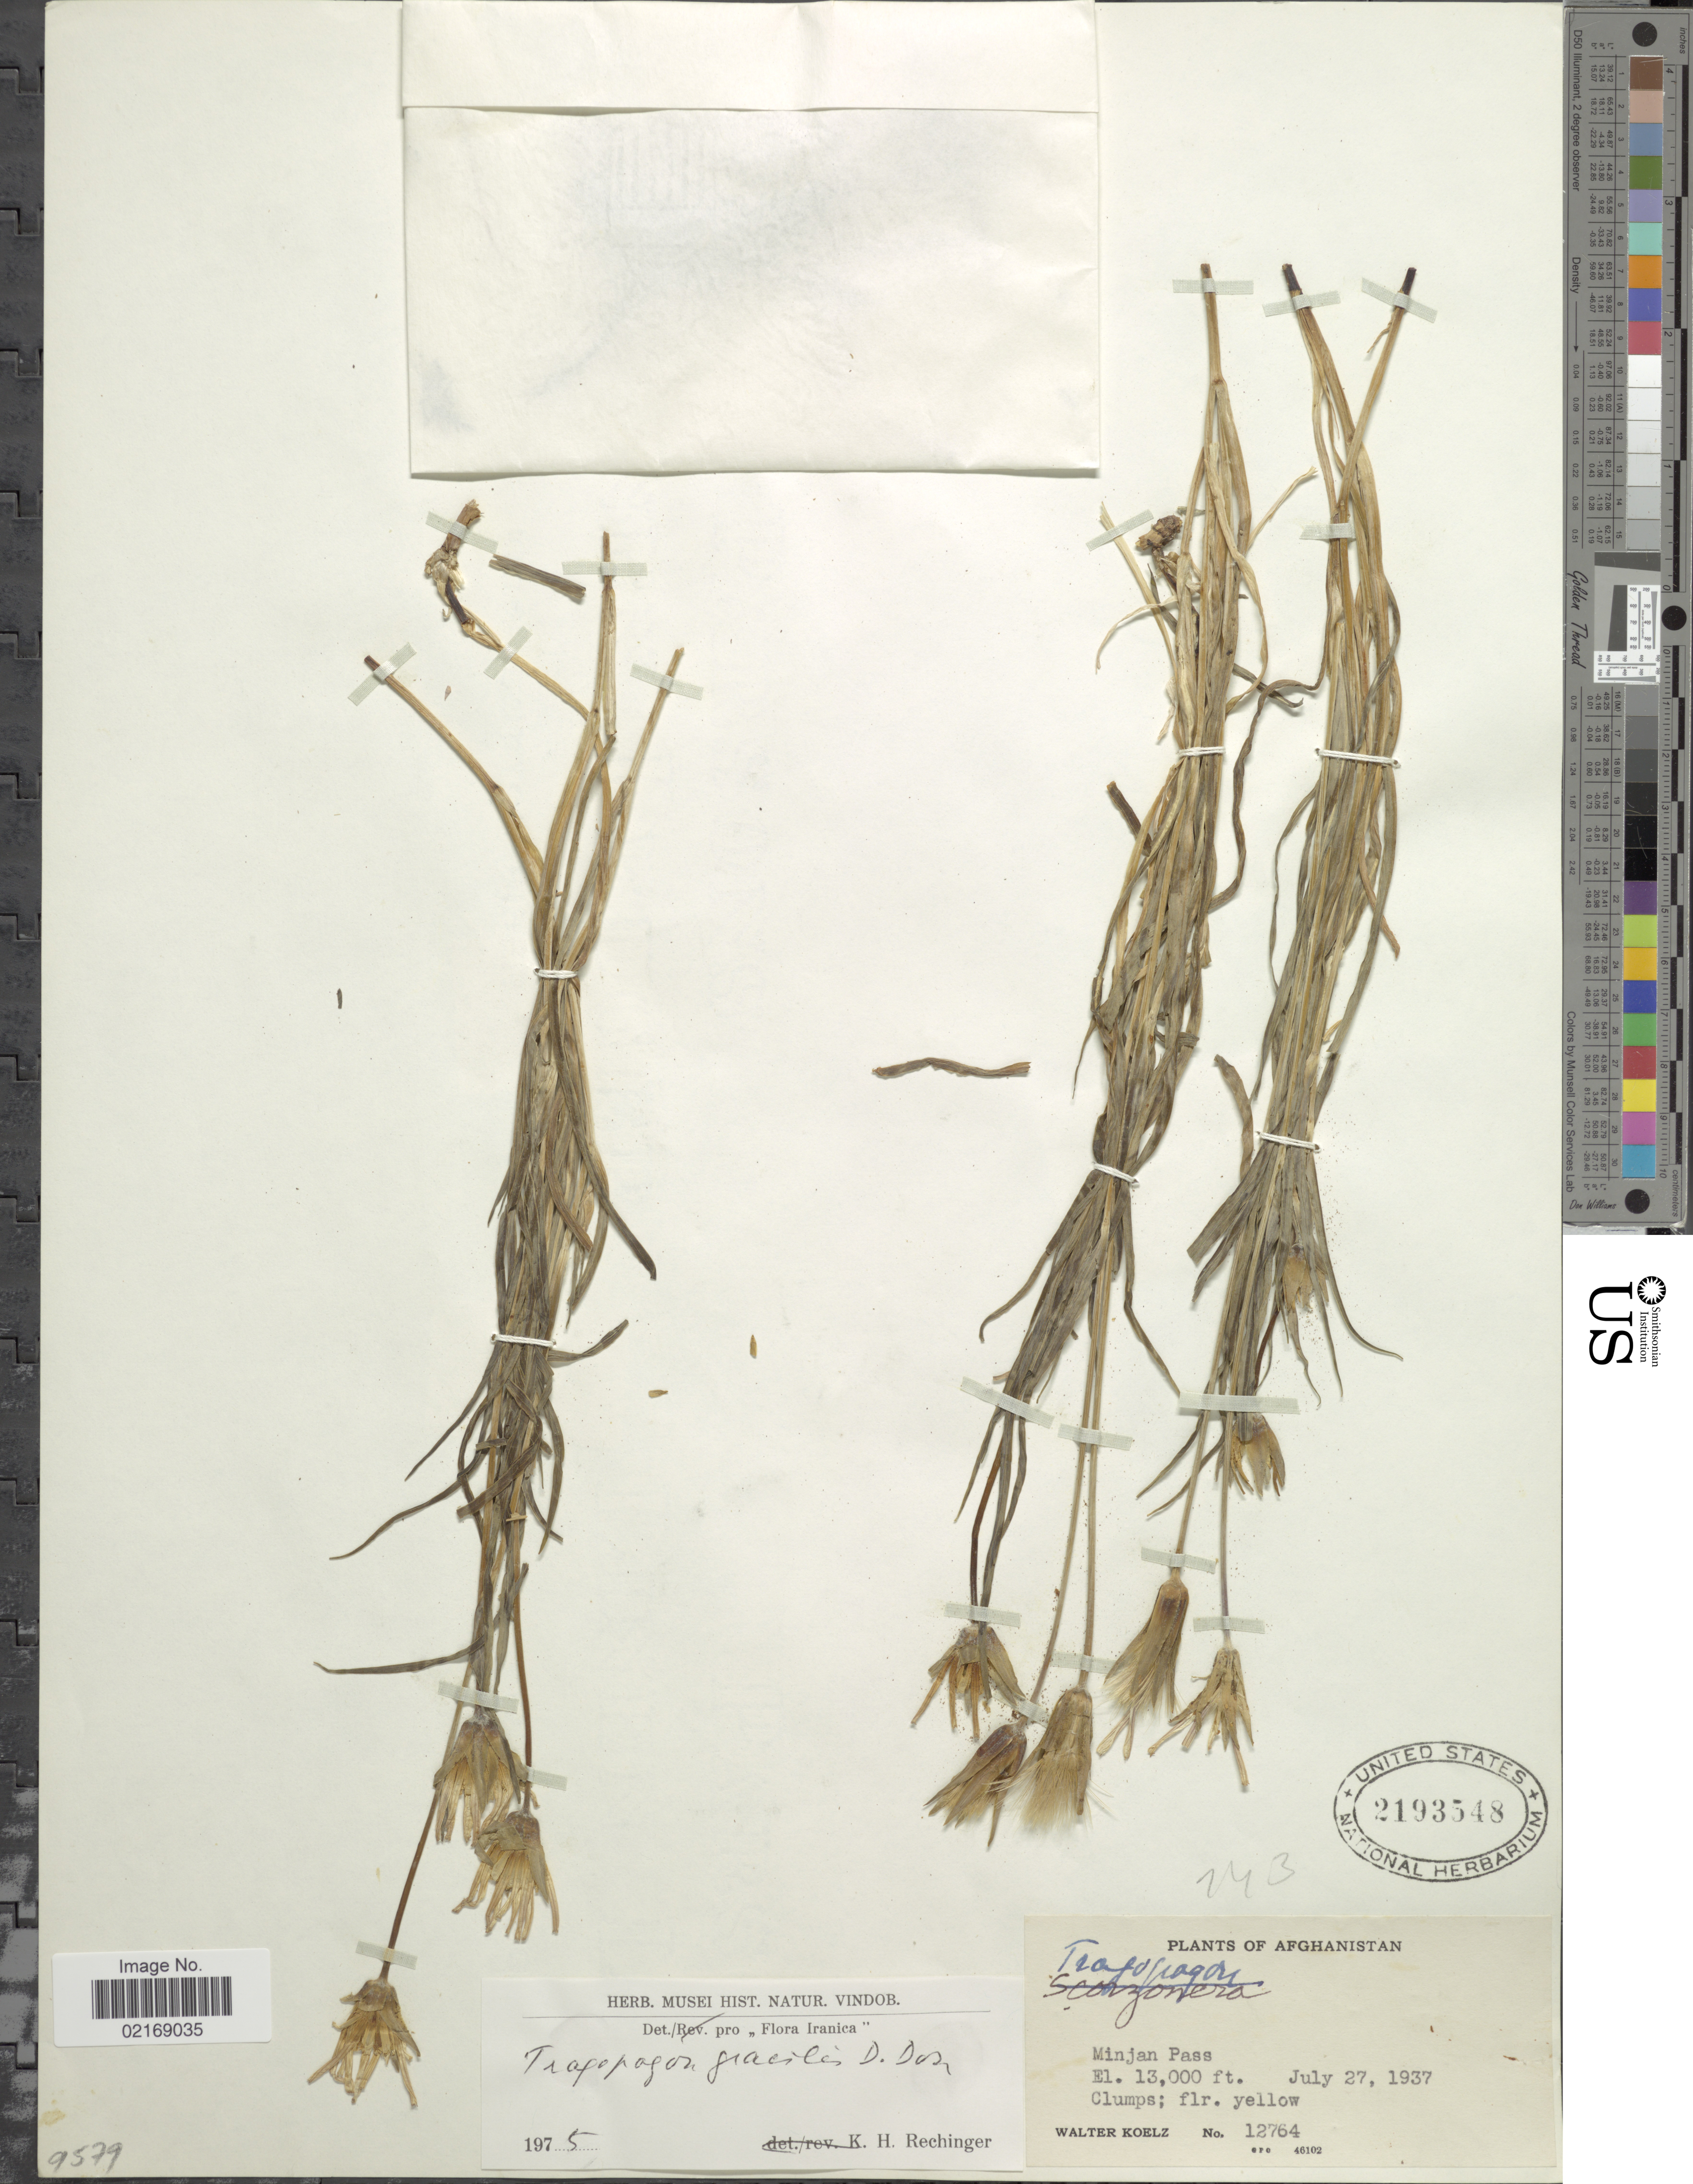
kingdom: Plantae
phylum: Tracheophyta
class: Magnoliopsida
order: Asterales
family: Asteraceae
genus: Tragopogon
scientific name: Tragopogon gracilis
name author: D. Don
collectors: W. N. Koelz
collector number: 12764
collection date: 1937-07-27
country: Afghanistan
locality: Minjan Pass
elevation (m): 3962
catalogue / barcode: US 2193548